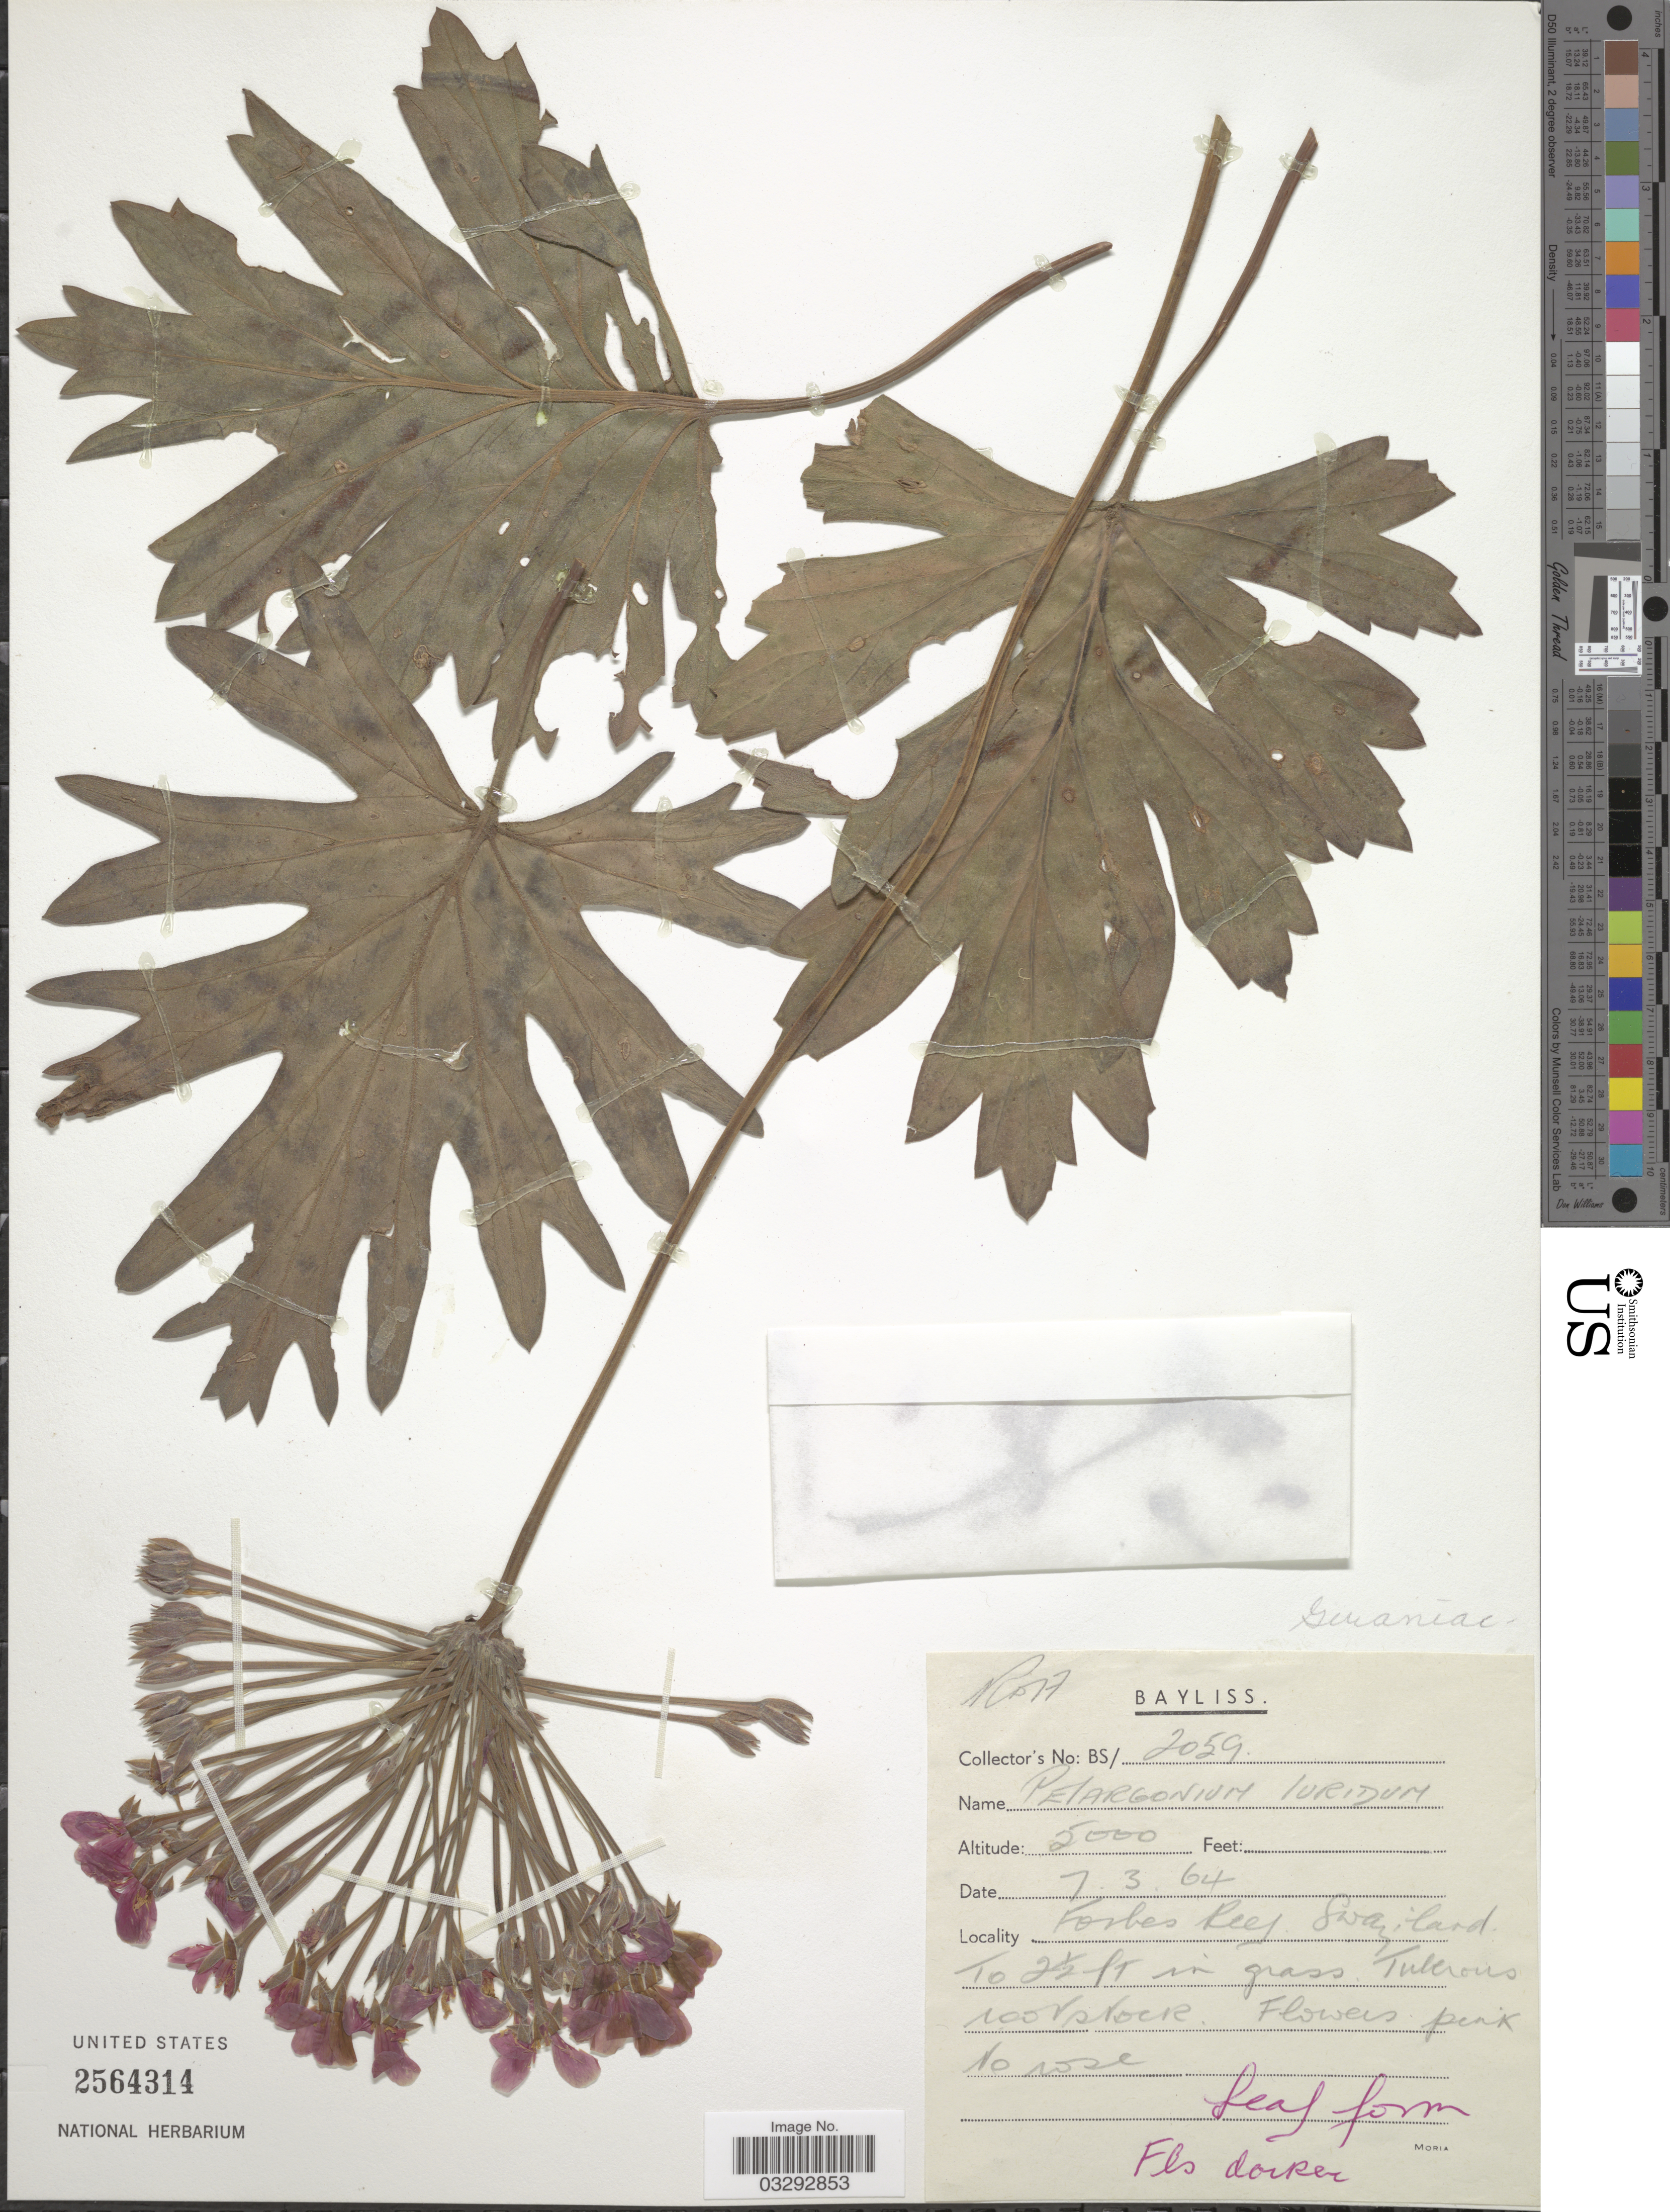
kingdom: Plantae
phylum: Tracheophyta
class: Magnoliopsida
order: Geraniales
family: Geraniaceae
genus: Pelargonium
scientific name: Pelargonium luridum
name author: (Andrews) Sweet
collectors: Bayliss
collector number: BS/2059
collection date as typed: Transcribed d/m/y: 7/3/64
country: Eswatini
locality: Forbes Reef.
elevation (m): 610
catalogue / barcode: US 2564314